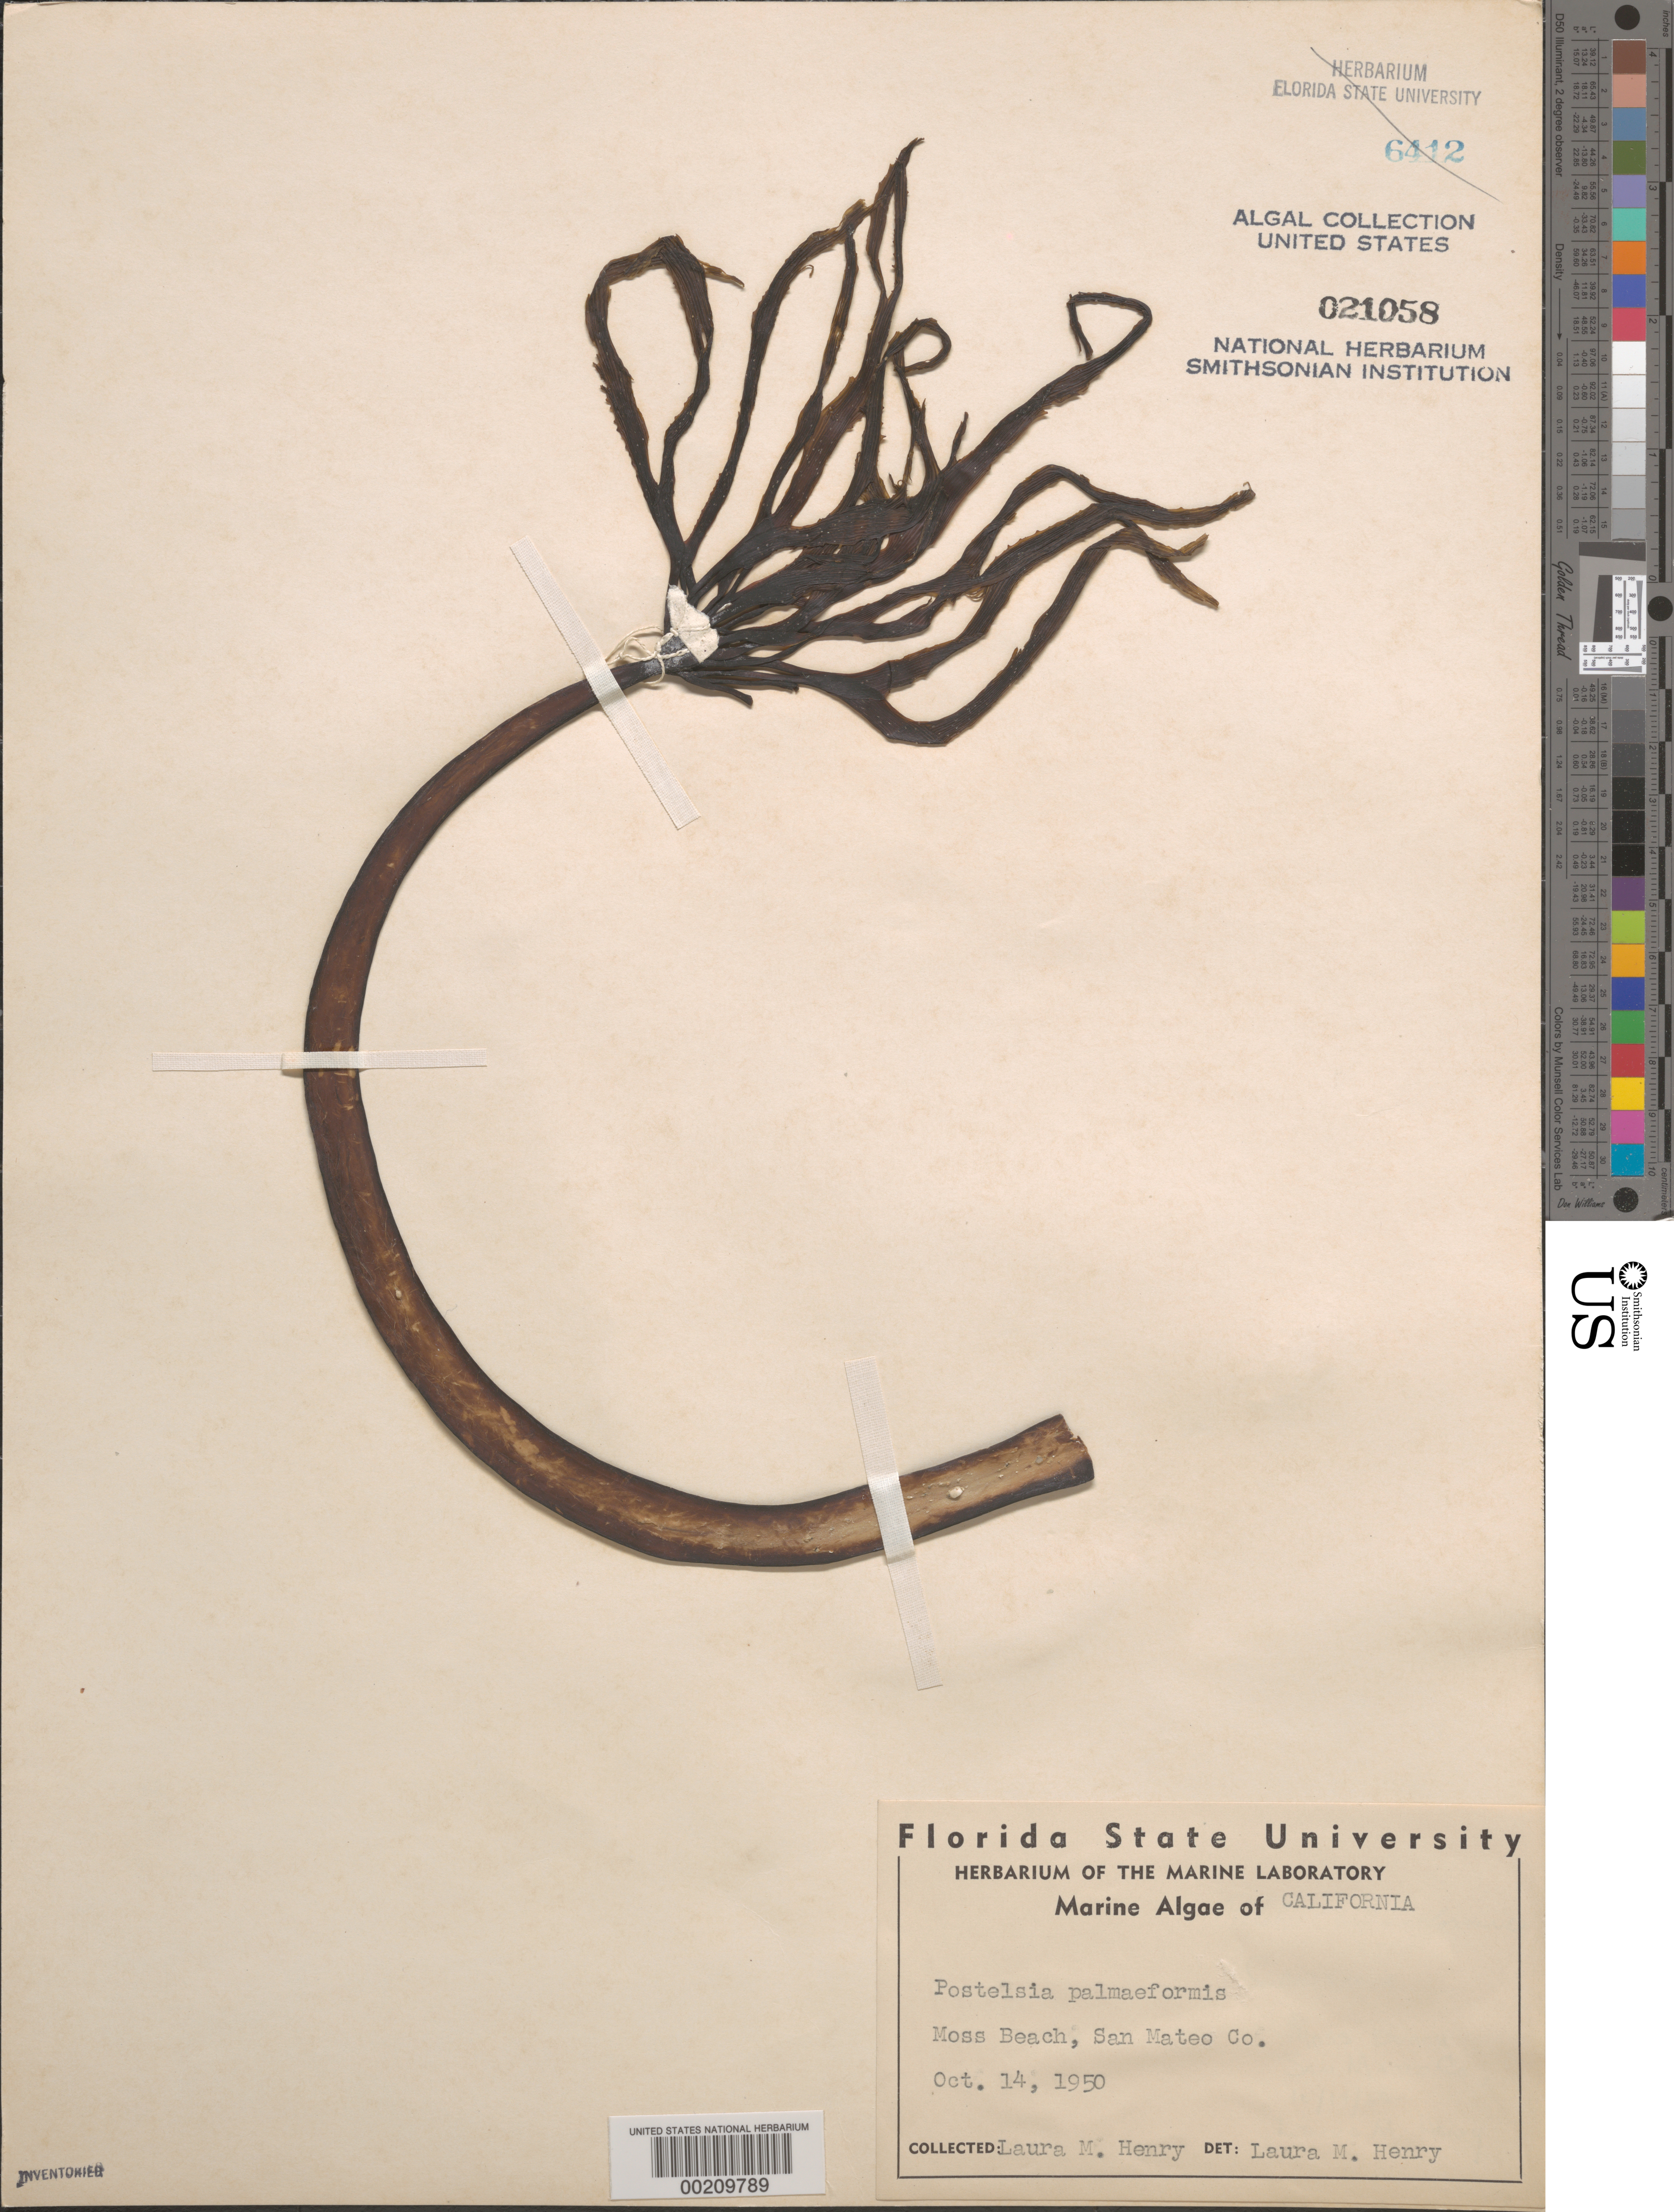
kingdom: Chromista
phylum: Ochrophyta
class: Phaeophyceae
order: Laminariales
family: Laminariaceae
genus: Postelsia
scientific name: Postelsia palmaeformis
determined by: Henry, L. M.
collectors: L. Henry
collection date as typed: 14 Oct 1950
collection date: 1950-10-14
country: United States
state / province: California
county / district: San Mateo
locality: Moss Beach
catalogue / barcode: US 21058